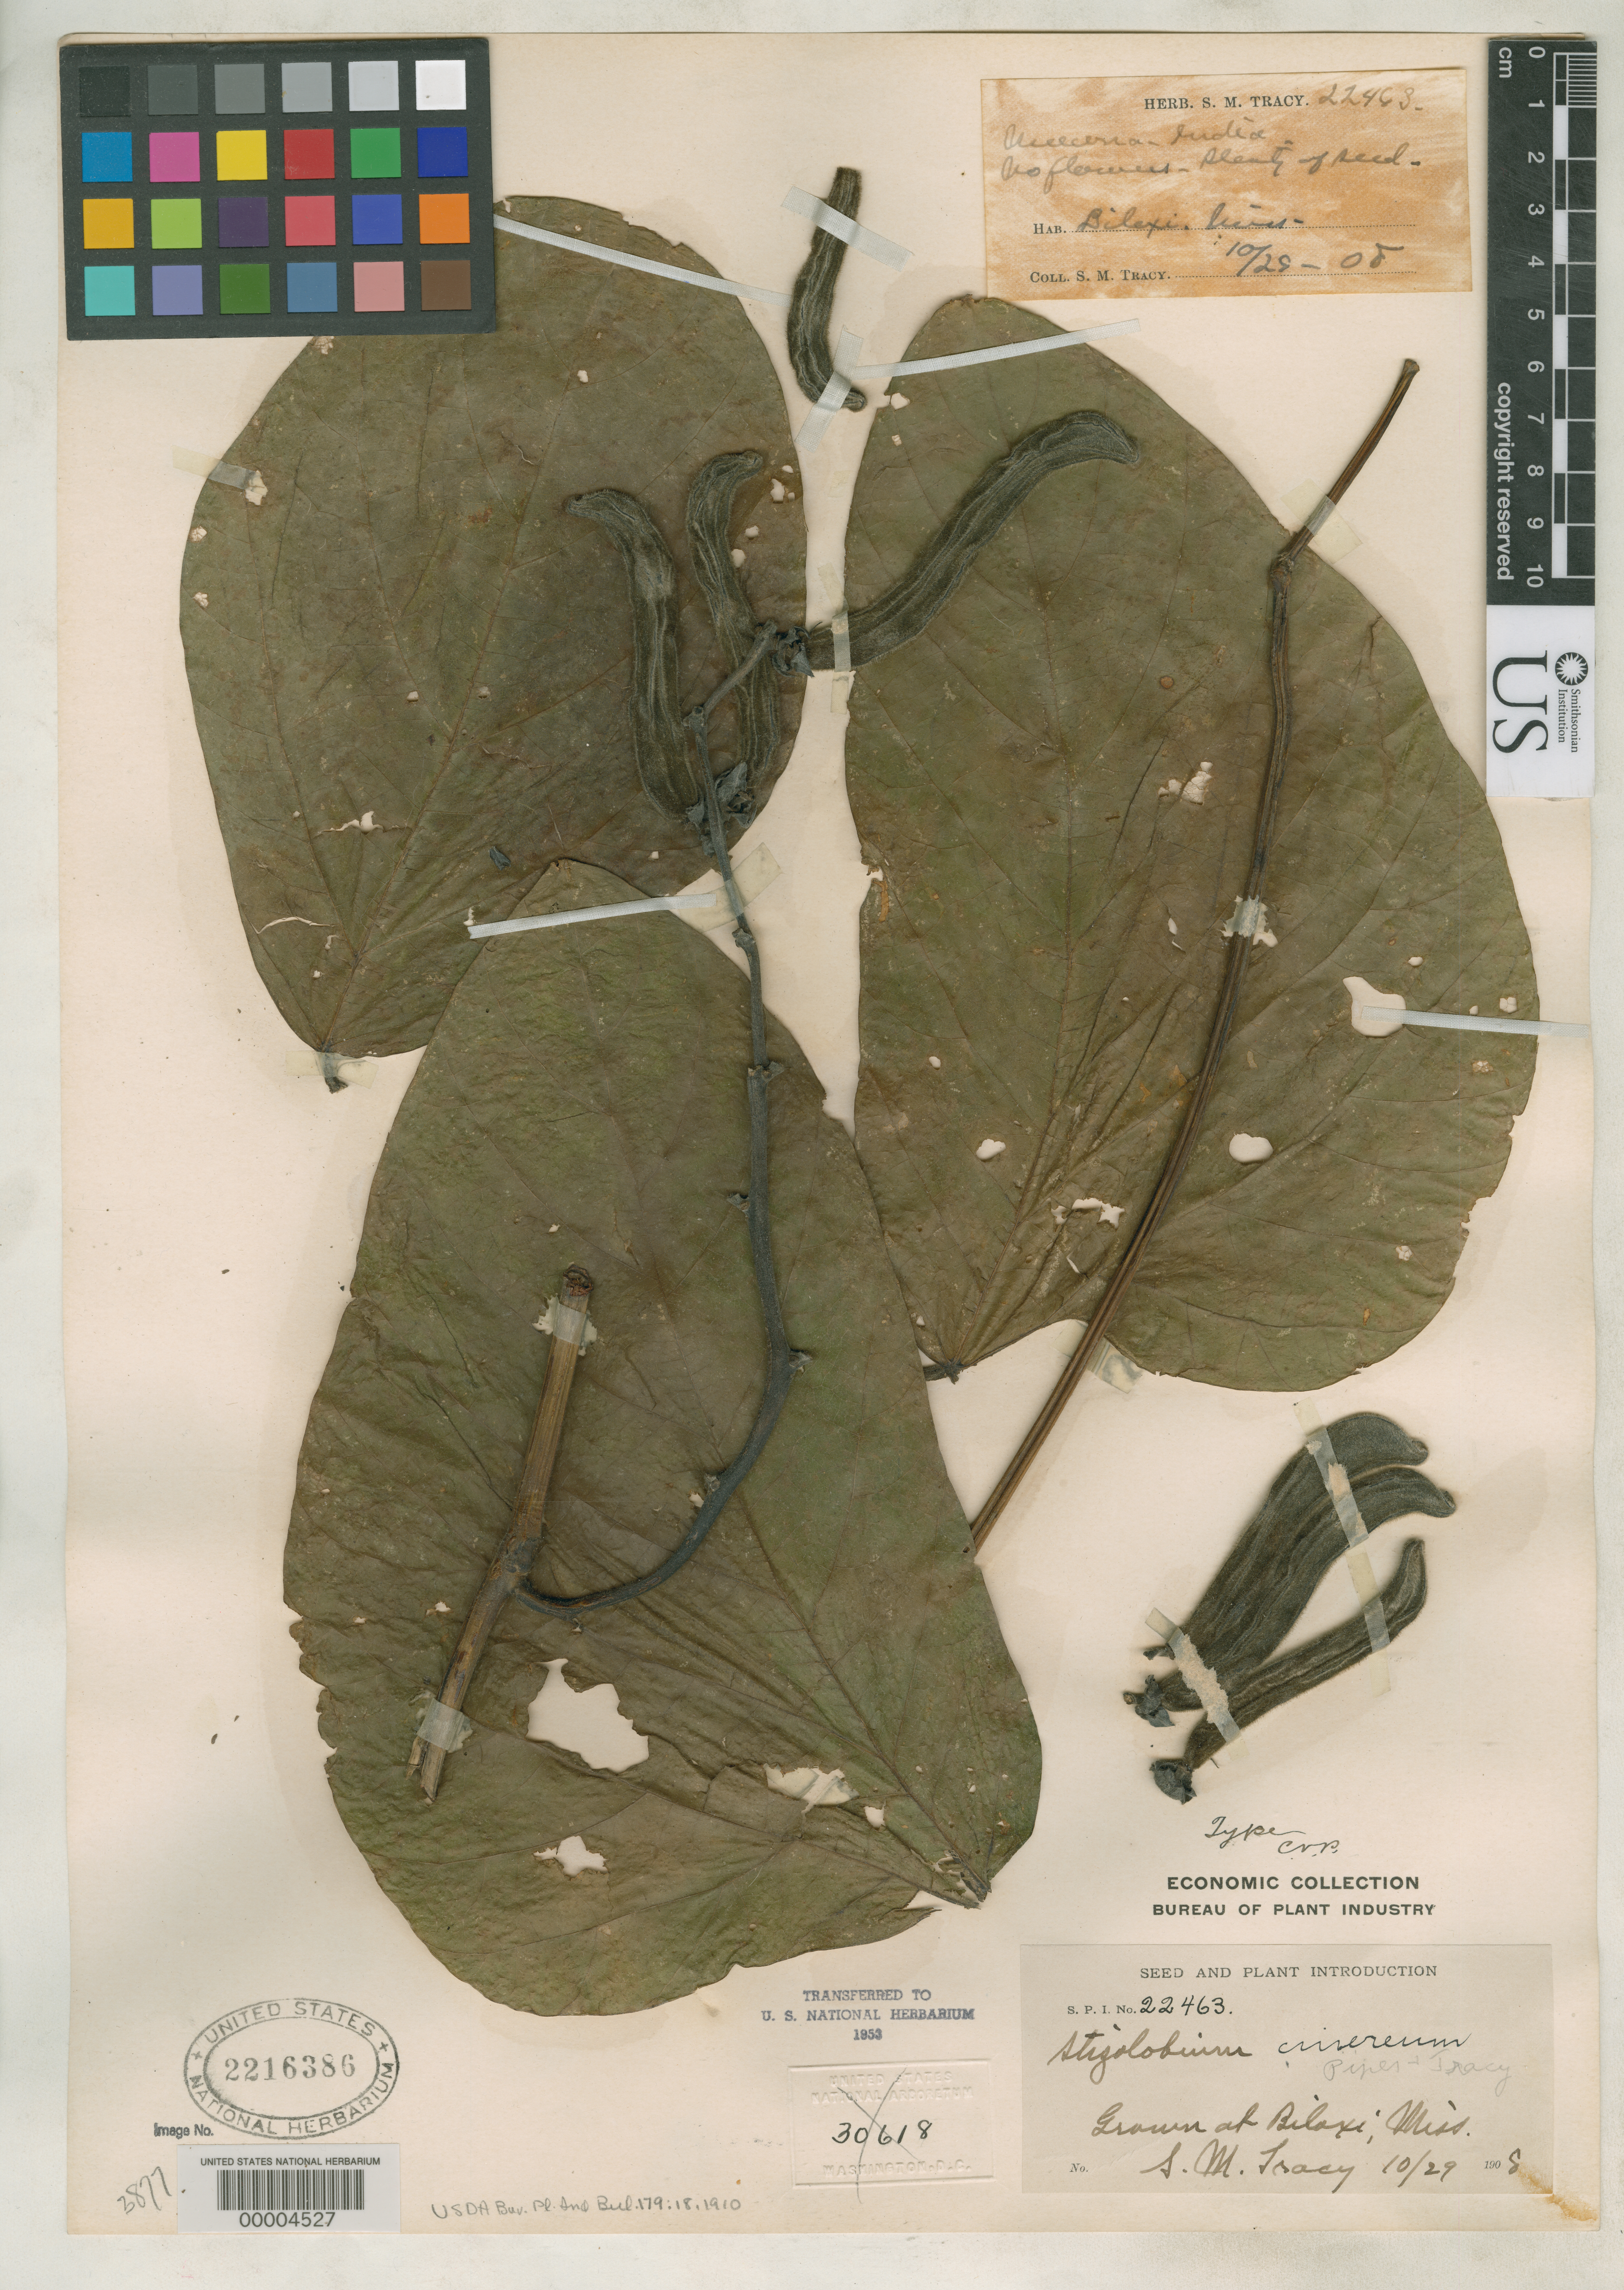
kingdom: Plantae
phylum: Tracheophyta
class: Magnoliopsida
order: Fabales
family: Fabaceae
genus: Stizolobium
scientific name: Stizolobium cinereum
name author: Piper & Tracy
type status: Holotype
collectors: S. M. Tracy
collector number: S.P.I. 22463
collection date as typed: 29 Oct 1908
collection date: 1908-10-29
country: United States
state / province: Mississippi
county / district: Harrison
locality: Biloxi.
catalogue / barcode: US 2216386